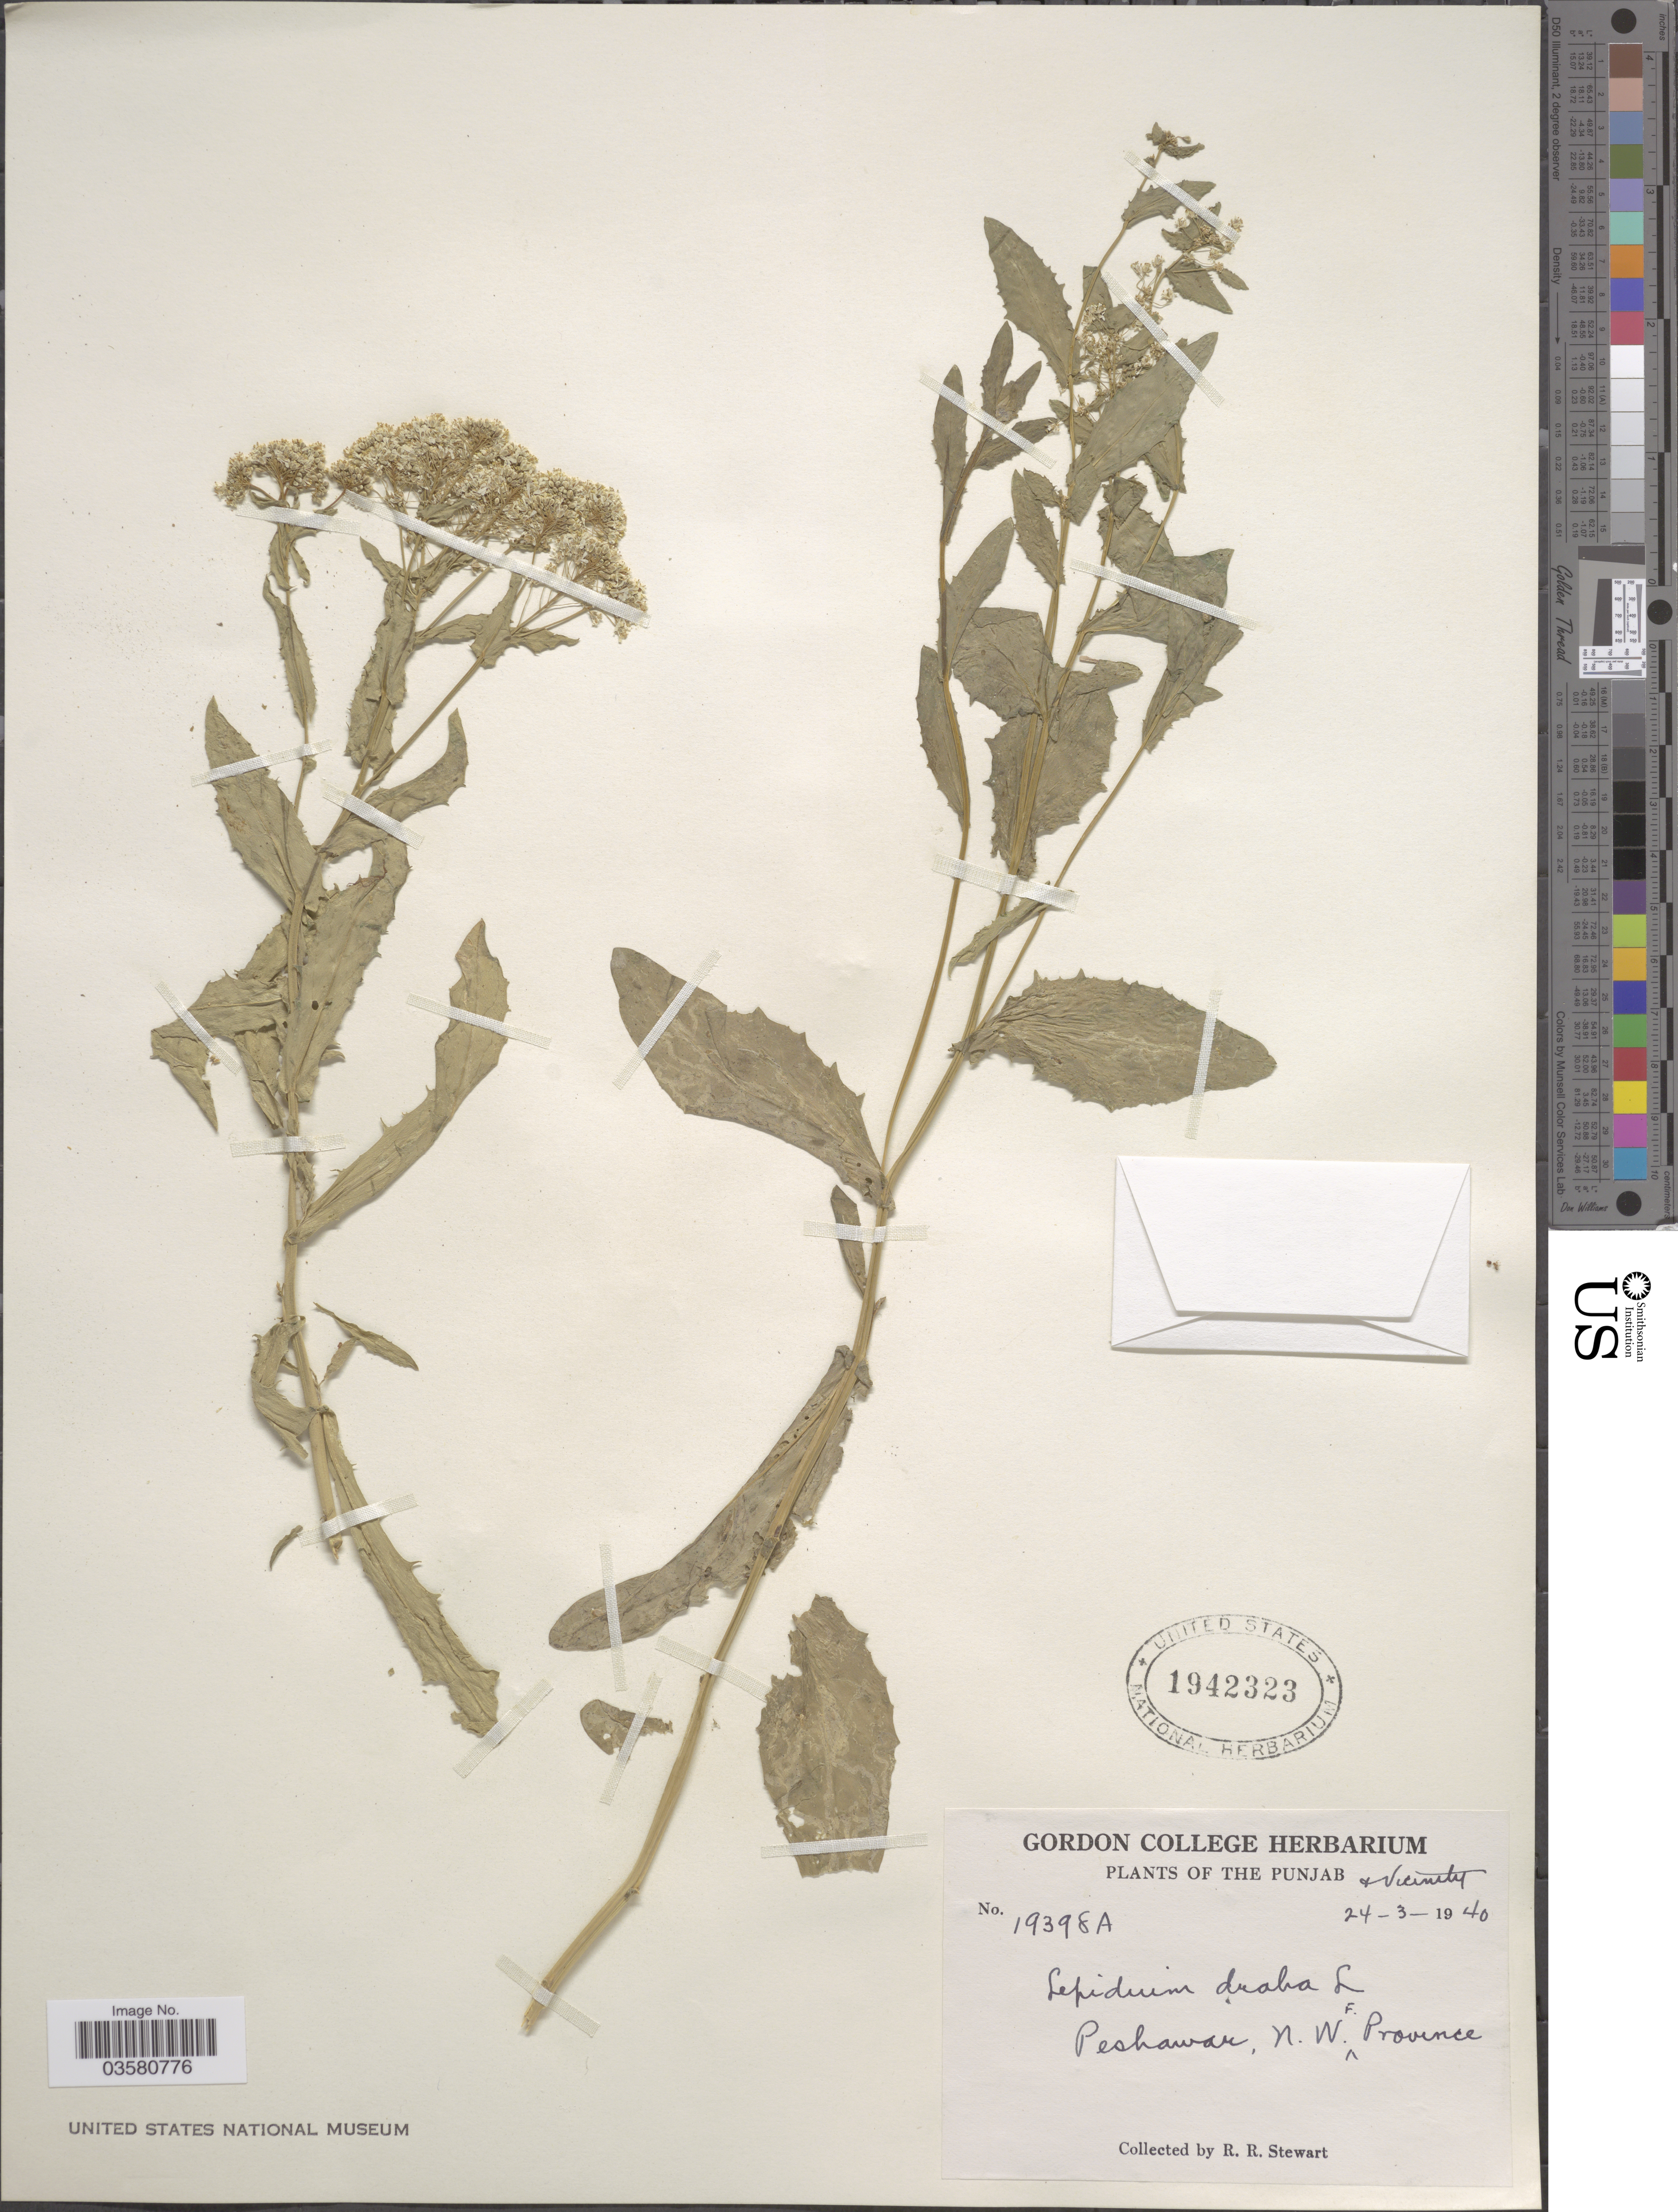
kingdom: Plantae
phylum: Tracheophyta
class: Magnoliopsida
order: Brassicales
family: Brassicaceae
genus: Lepidium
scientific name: Lepidium draba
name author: L.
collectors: R. Stewart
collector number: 19398A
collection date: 1940-03-24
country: Pakistan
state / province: Punjab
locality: Punjab & Vicinity. Peshawar, N. W. F. Province.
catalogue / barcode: US 1942323